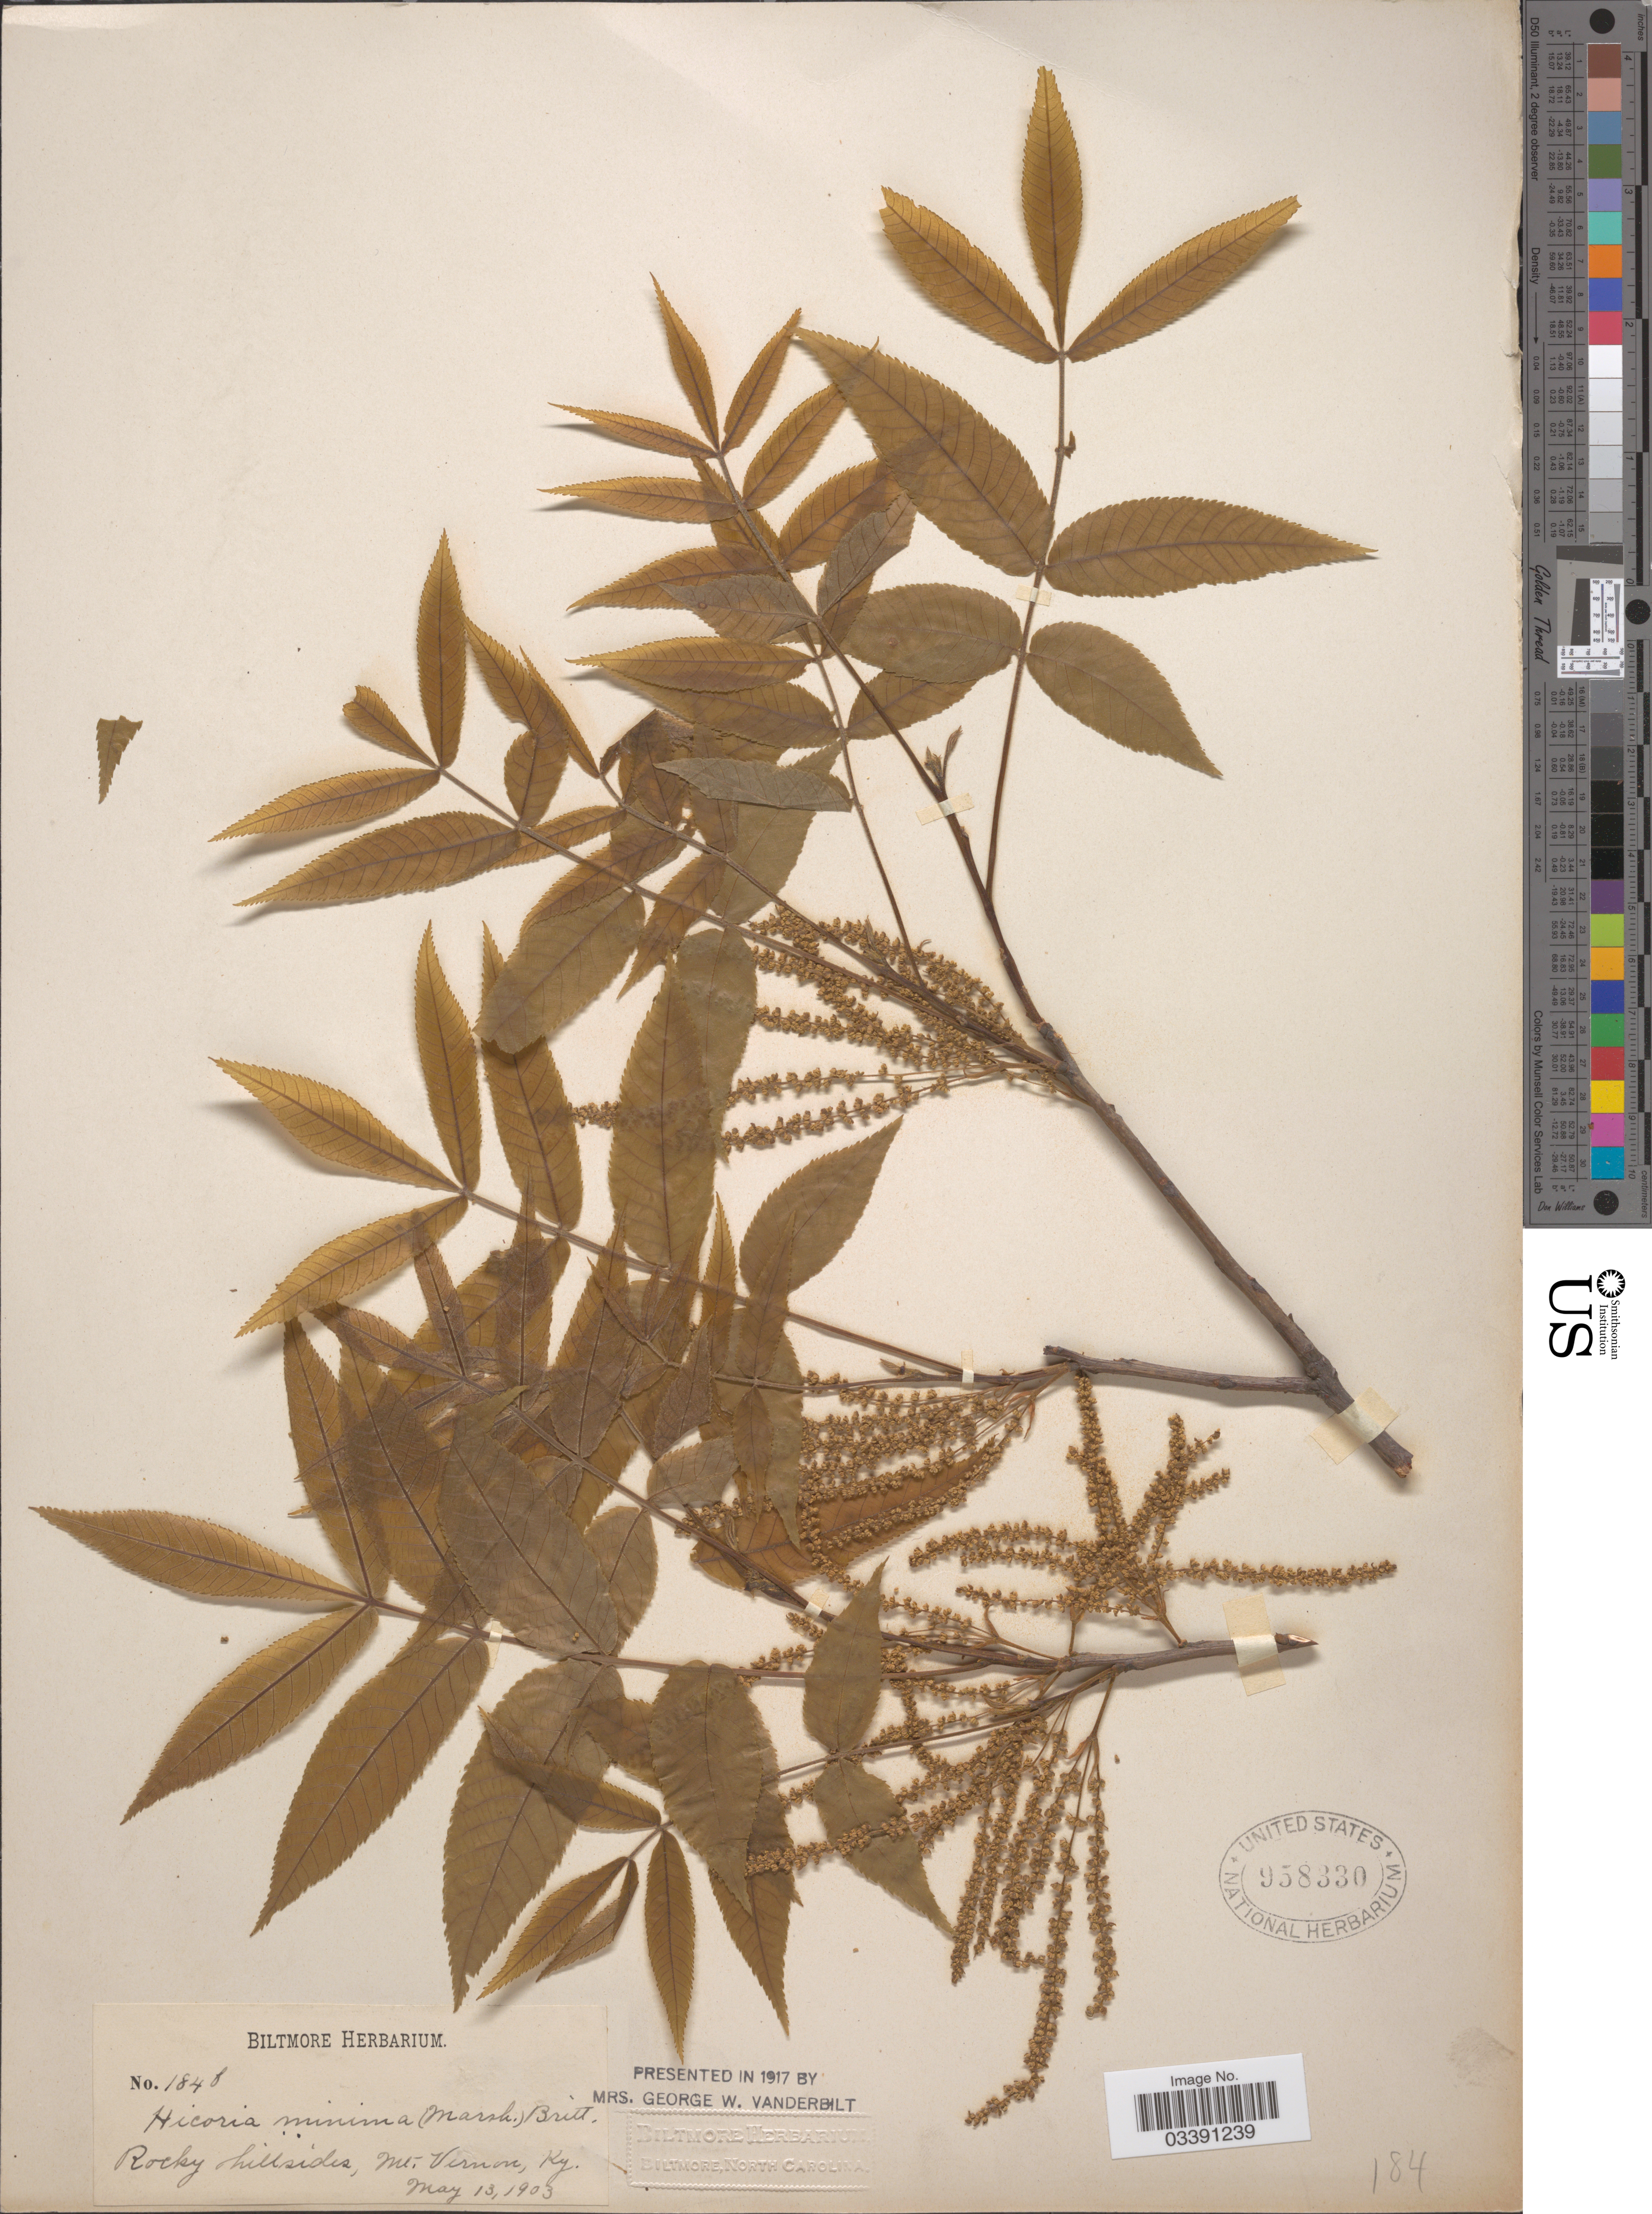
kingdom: Plantae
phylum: Tracheophyta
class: Magnoliopsida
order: Fagales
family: Juglandaceae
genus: Carya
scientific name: Carya cordiformis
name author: (Wangenh.) K. Koch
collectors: ex herb. Biltmore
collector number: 184f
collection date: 1903-05-13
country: United States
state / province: Kentucky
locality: Rocky hillsides, Mt. Vernon.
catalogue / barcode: US 958330